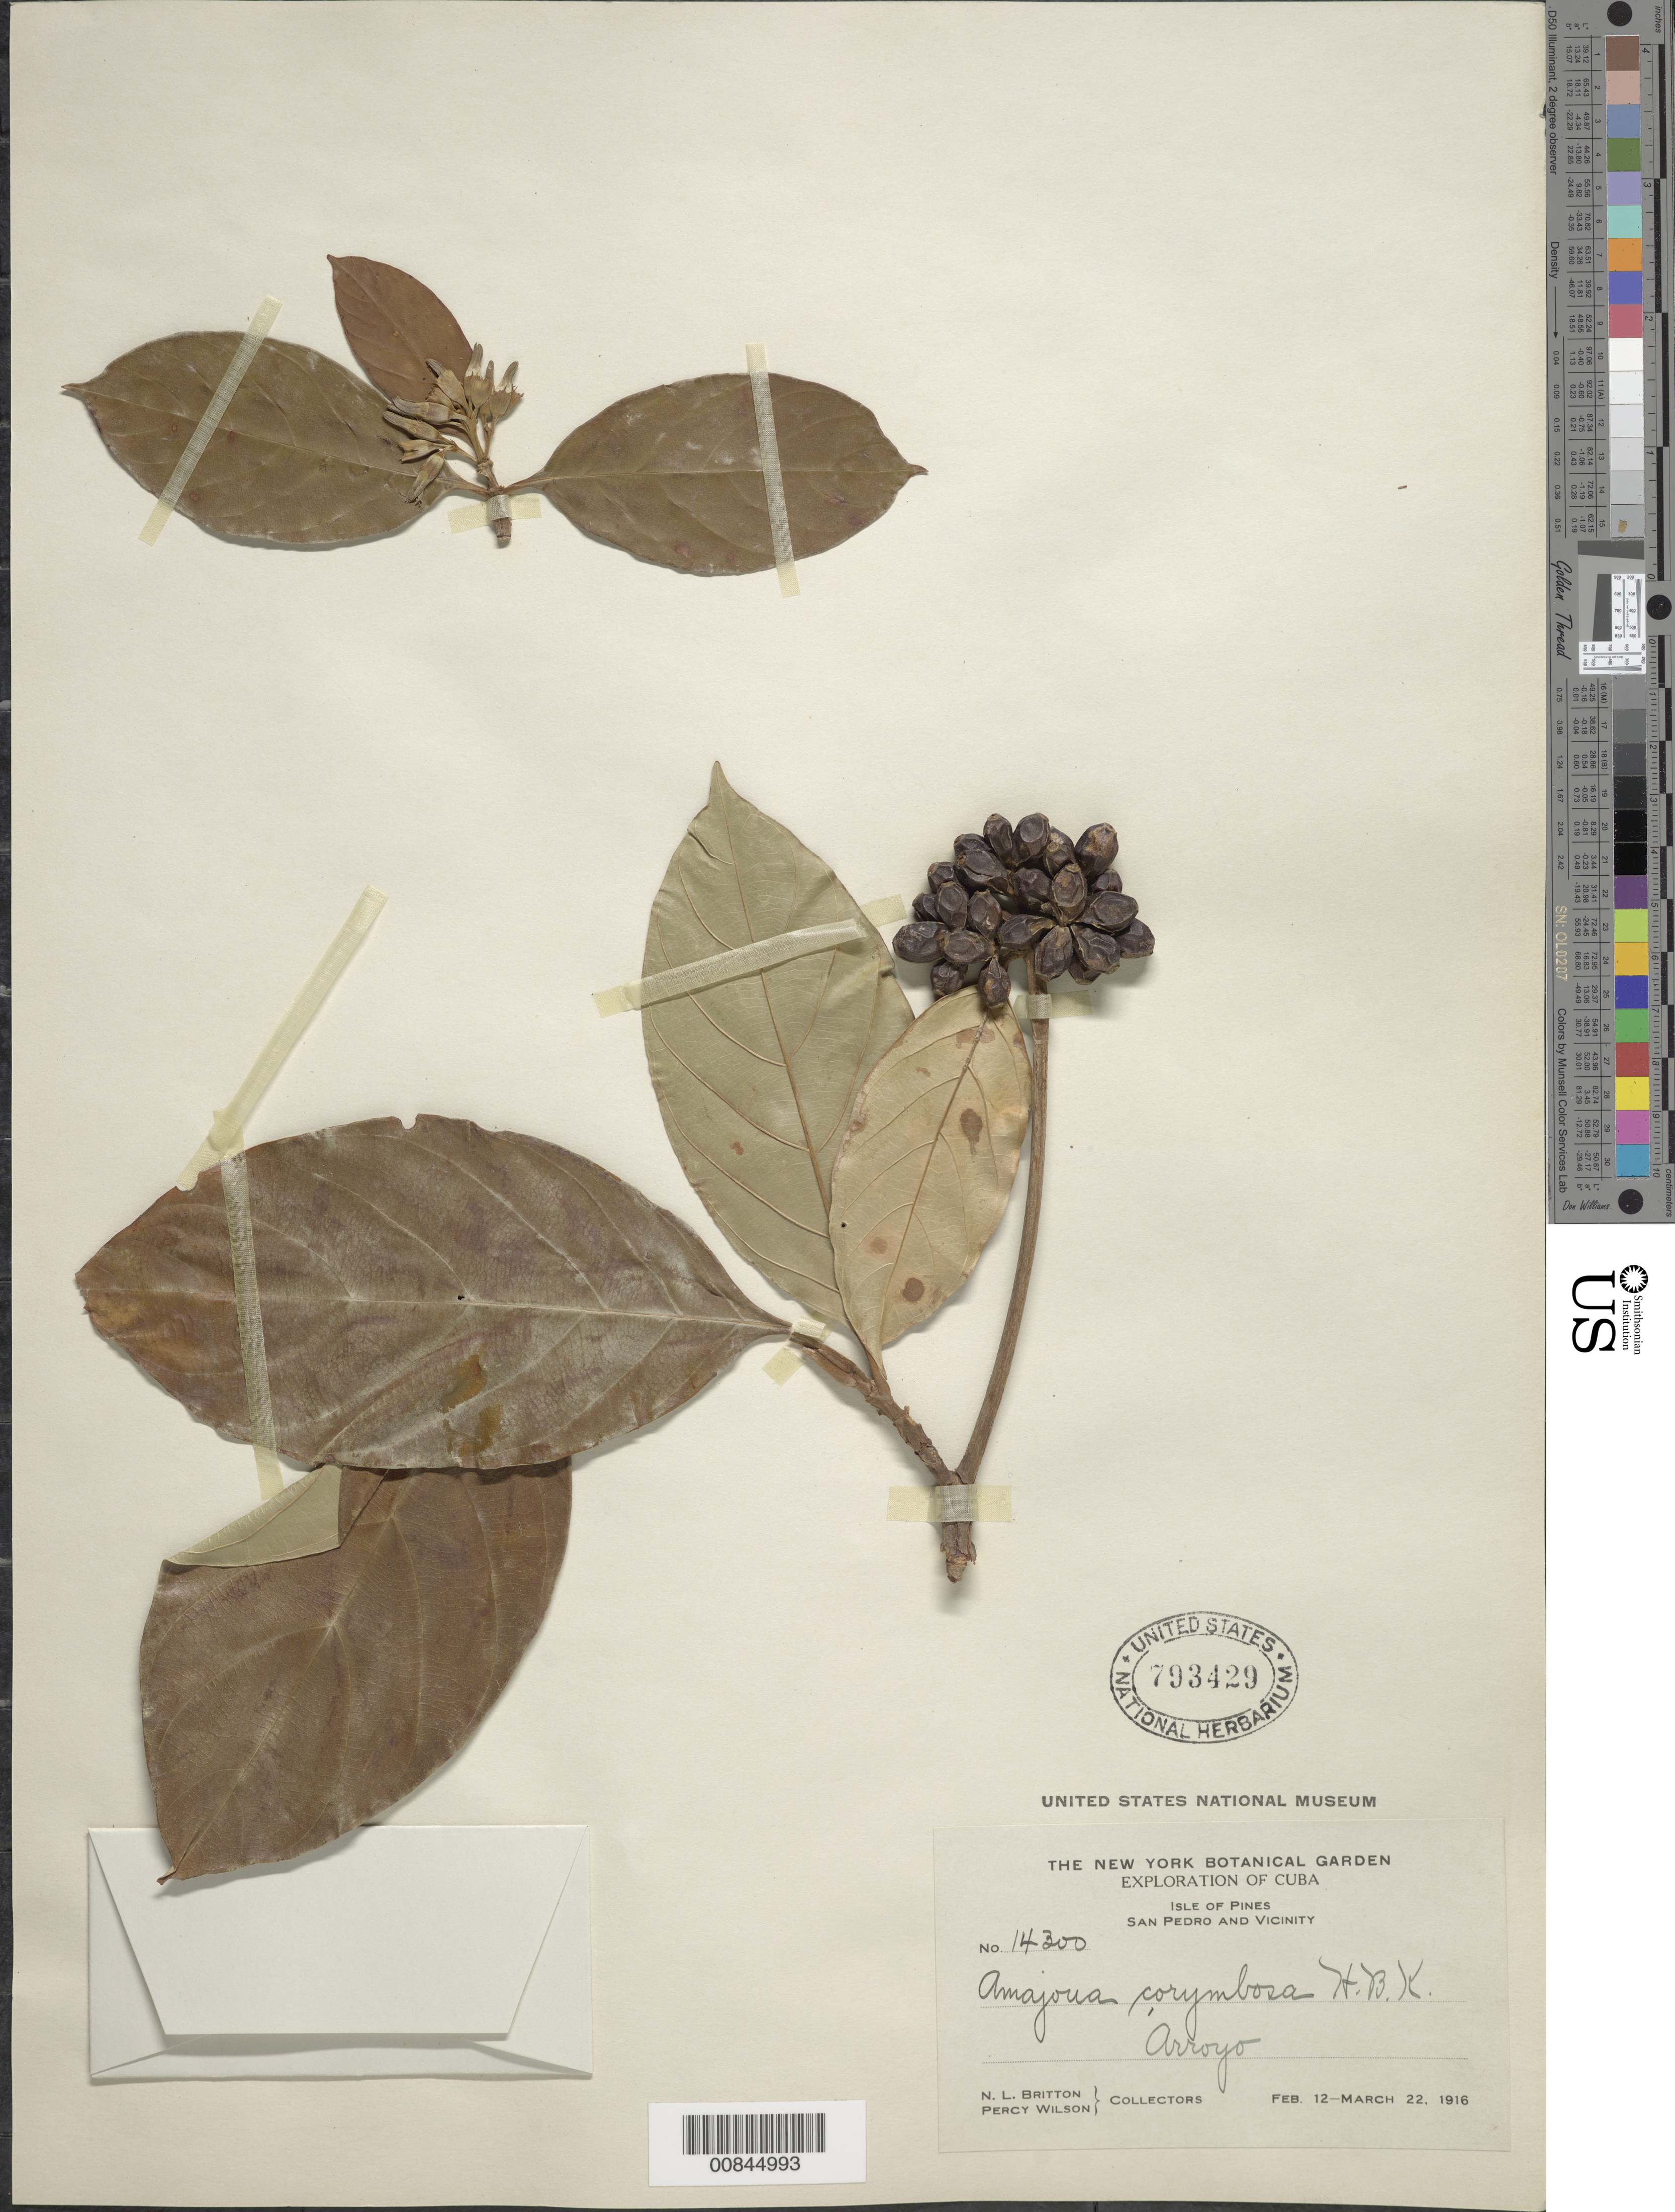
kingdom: Plantae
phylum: Tracheophyta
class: Magnoliopsida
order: Gentianales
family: Rubiaceae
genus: Amaioua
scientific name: Amaioua corymbosa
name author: Kunth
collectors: N. Britton, E. G. Britton & P. Wilson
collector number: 14300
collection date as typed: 12 Feb 1916 to 22 Mar 1916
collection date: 1916-02-12/1916-03-22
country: Cuba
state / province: Isla de La Juventud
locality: San Pedro and vicinity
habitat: Arroyo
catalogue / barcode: US 793429